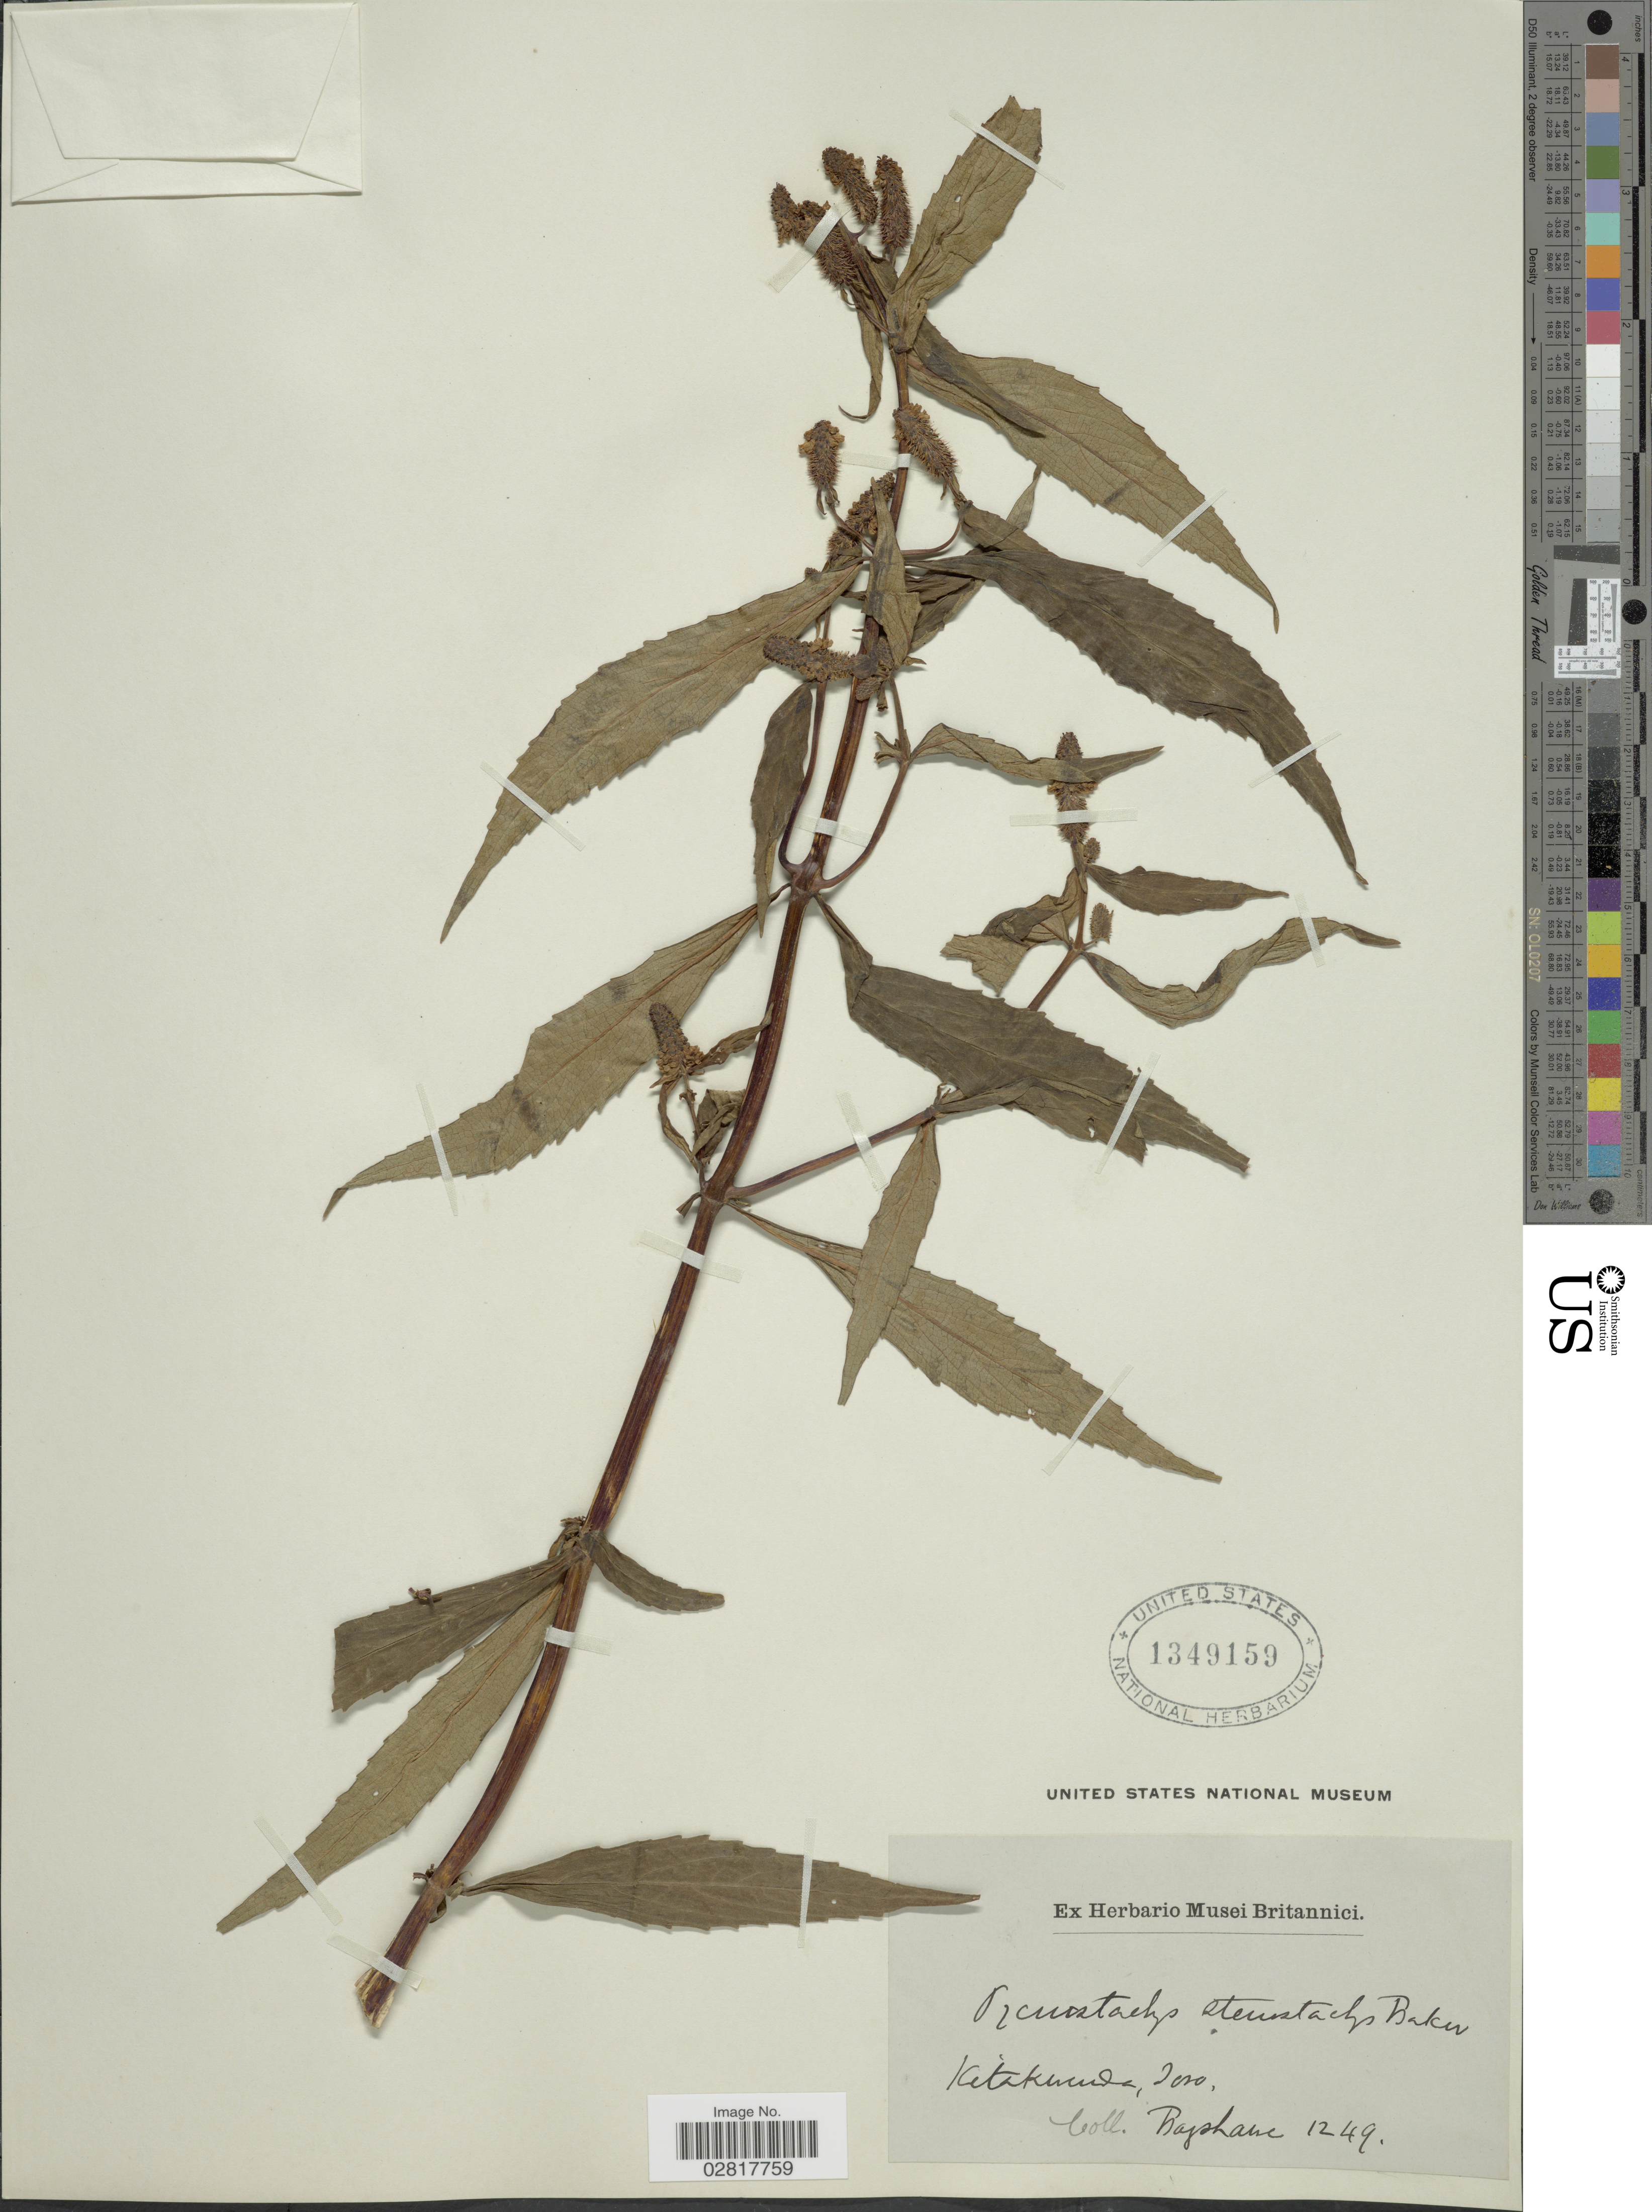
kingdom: Plantae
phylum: Tracheophyta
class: Magnoliopsida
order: Lamiales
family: Lamiaceae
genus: Pycnostachys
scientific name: Pycnostachys stenostachys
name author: Baker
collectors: Baphane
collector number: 1249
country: Uganda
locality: Kitagwenda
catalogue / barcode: US 1349159